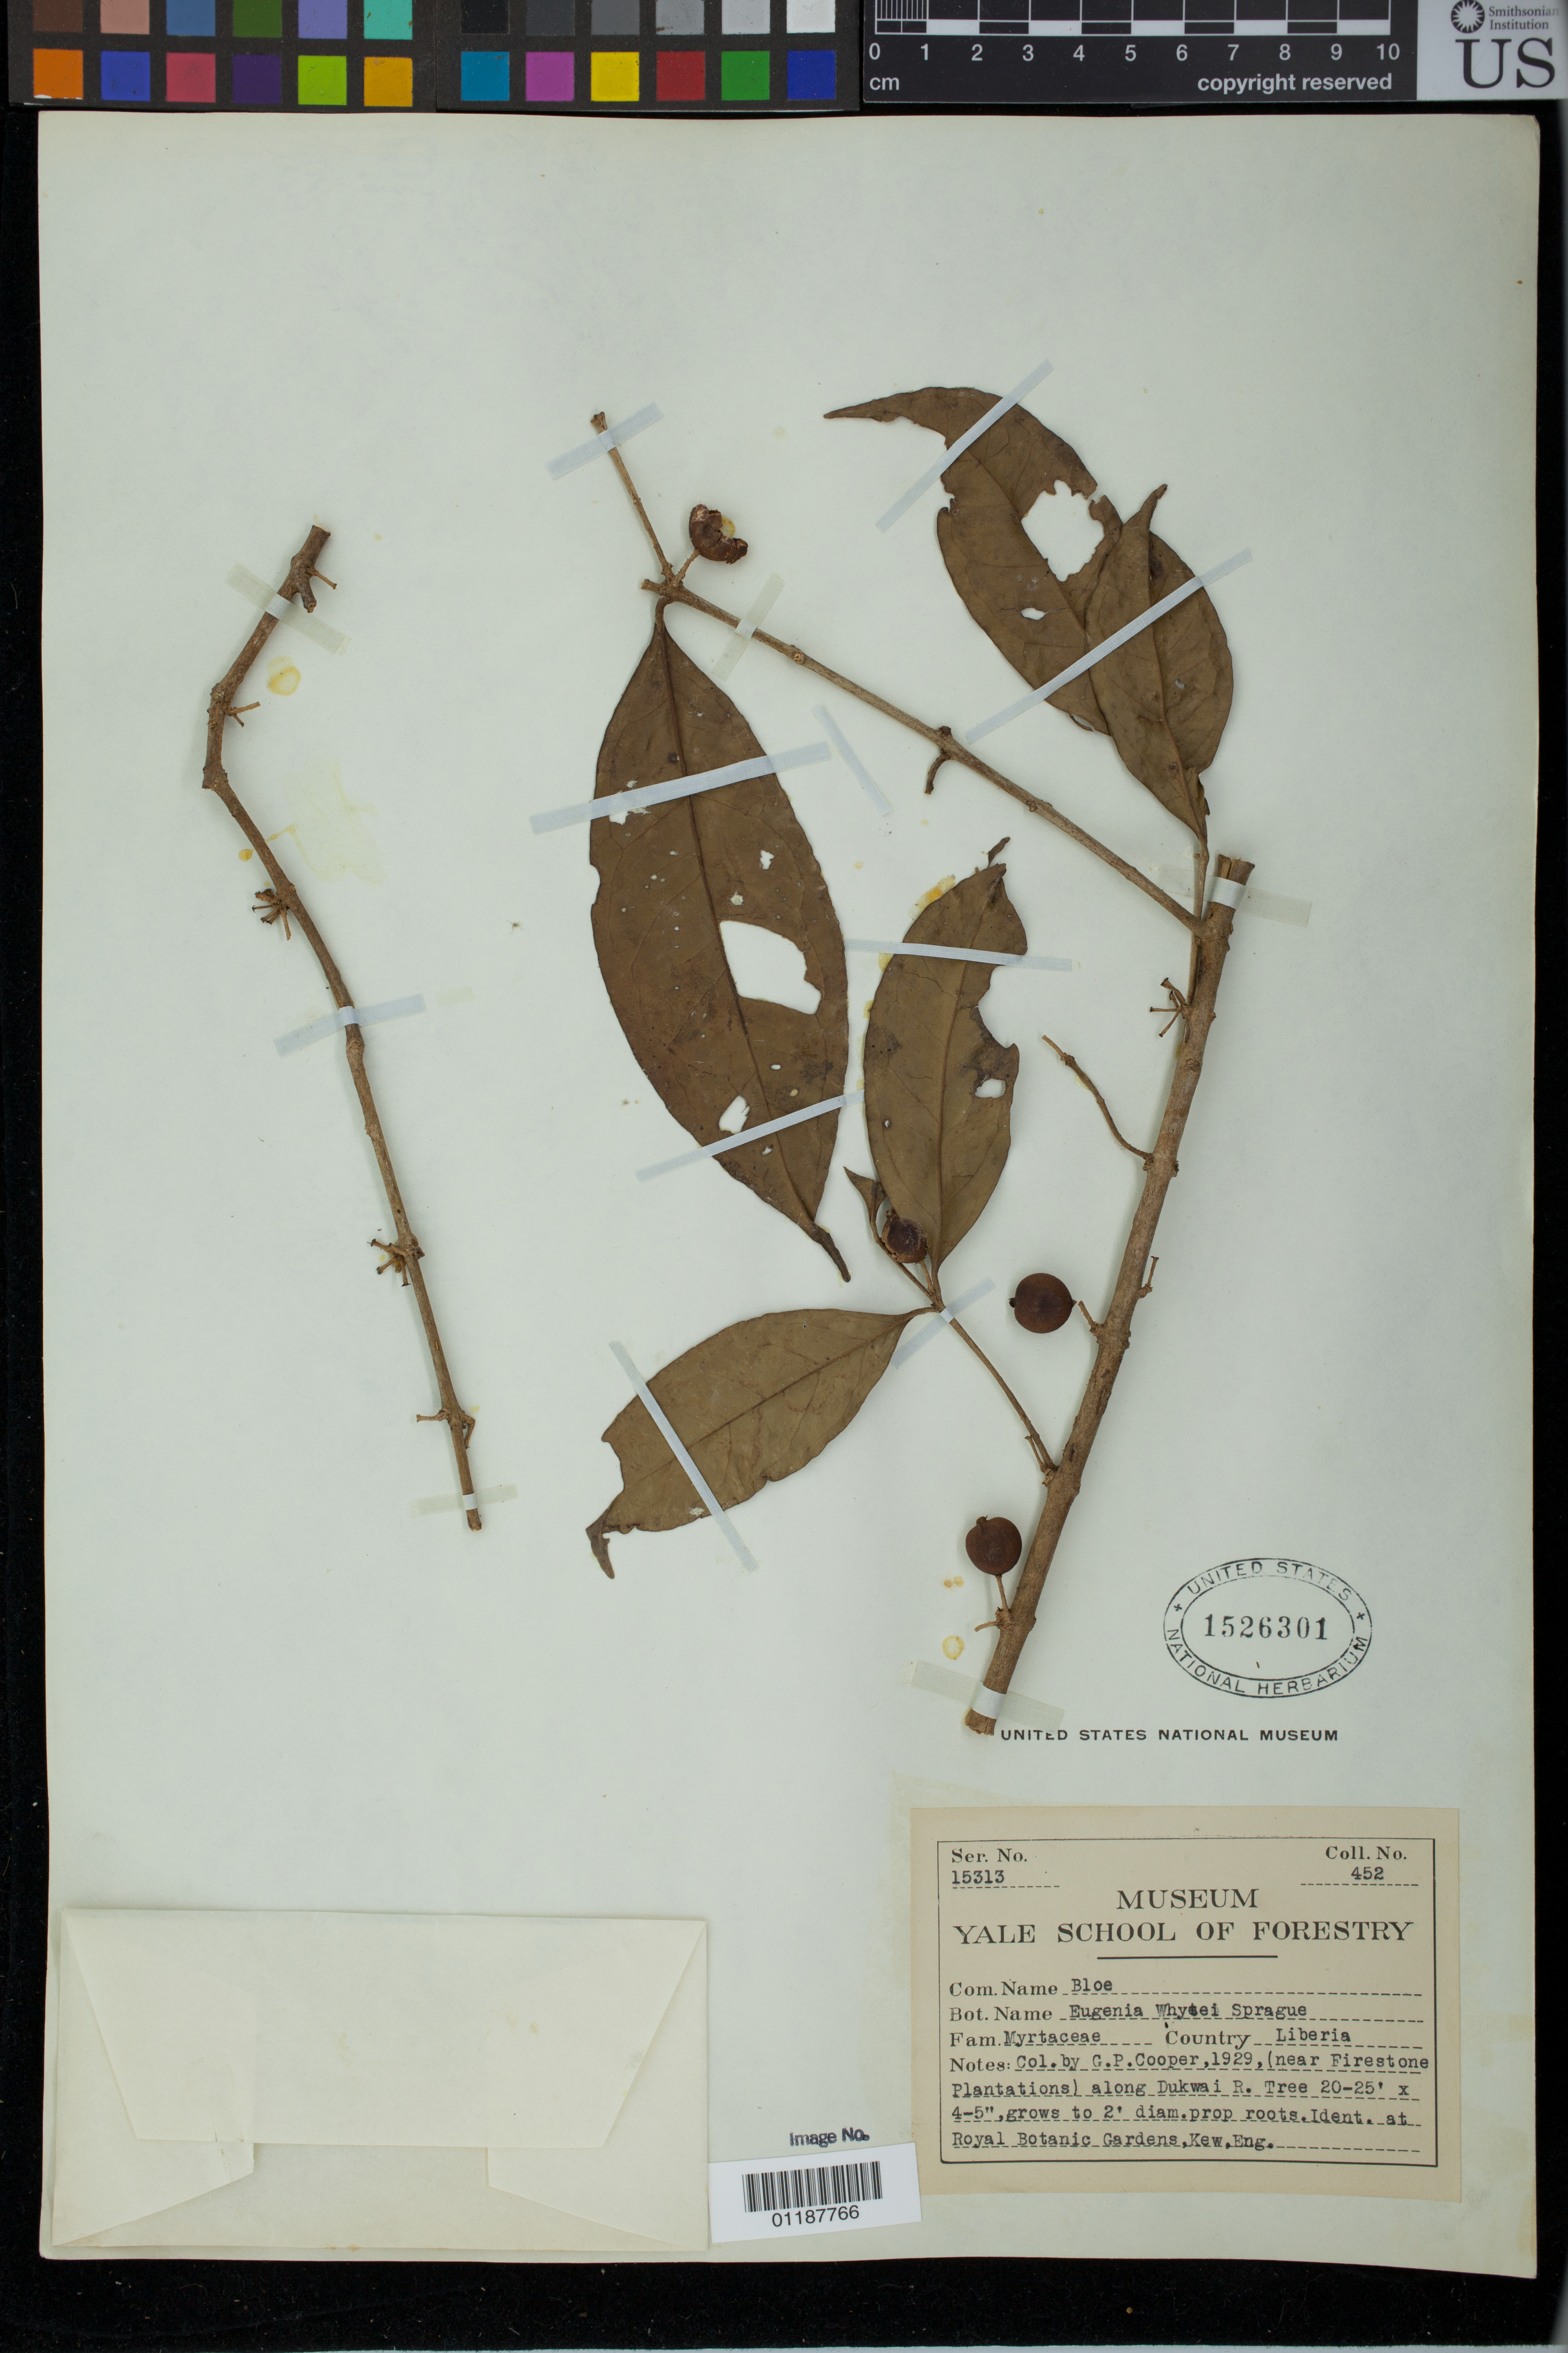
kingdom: Plantae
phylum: Tracheophyta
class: Magnoliopsida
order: Myrtales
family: Myrtaceae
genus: Eugenia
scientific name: Eugenia whytei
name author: Sprague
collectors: G. Cooper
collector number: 452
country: Liberia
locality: Firestone Plantation, along Dukwai River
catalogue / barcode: US 1556301